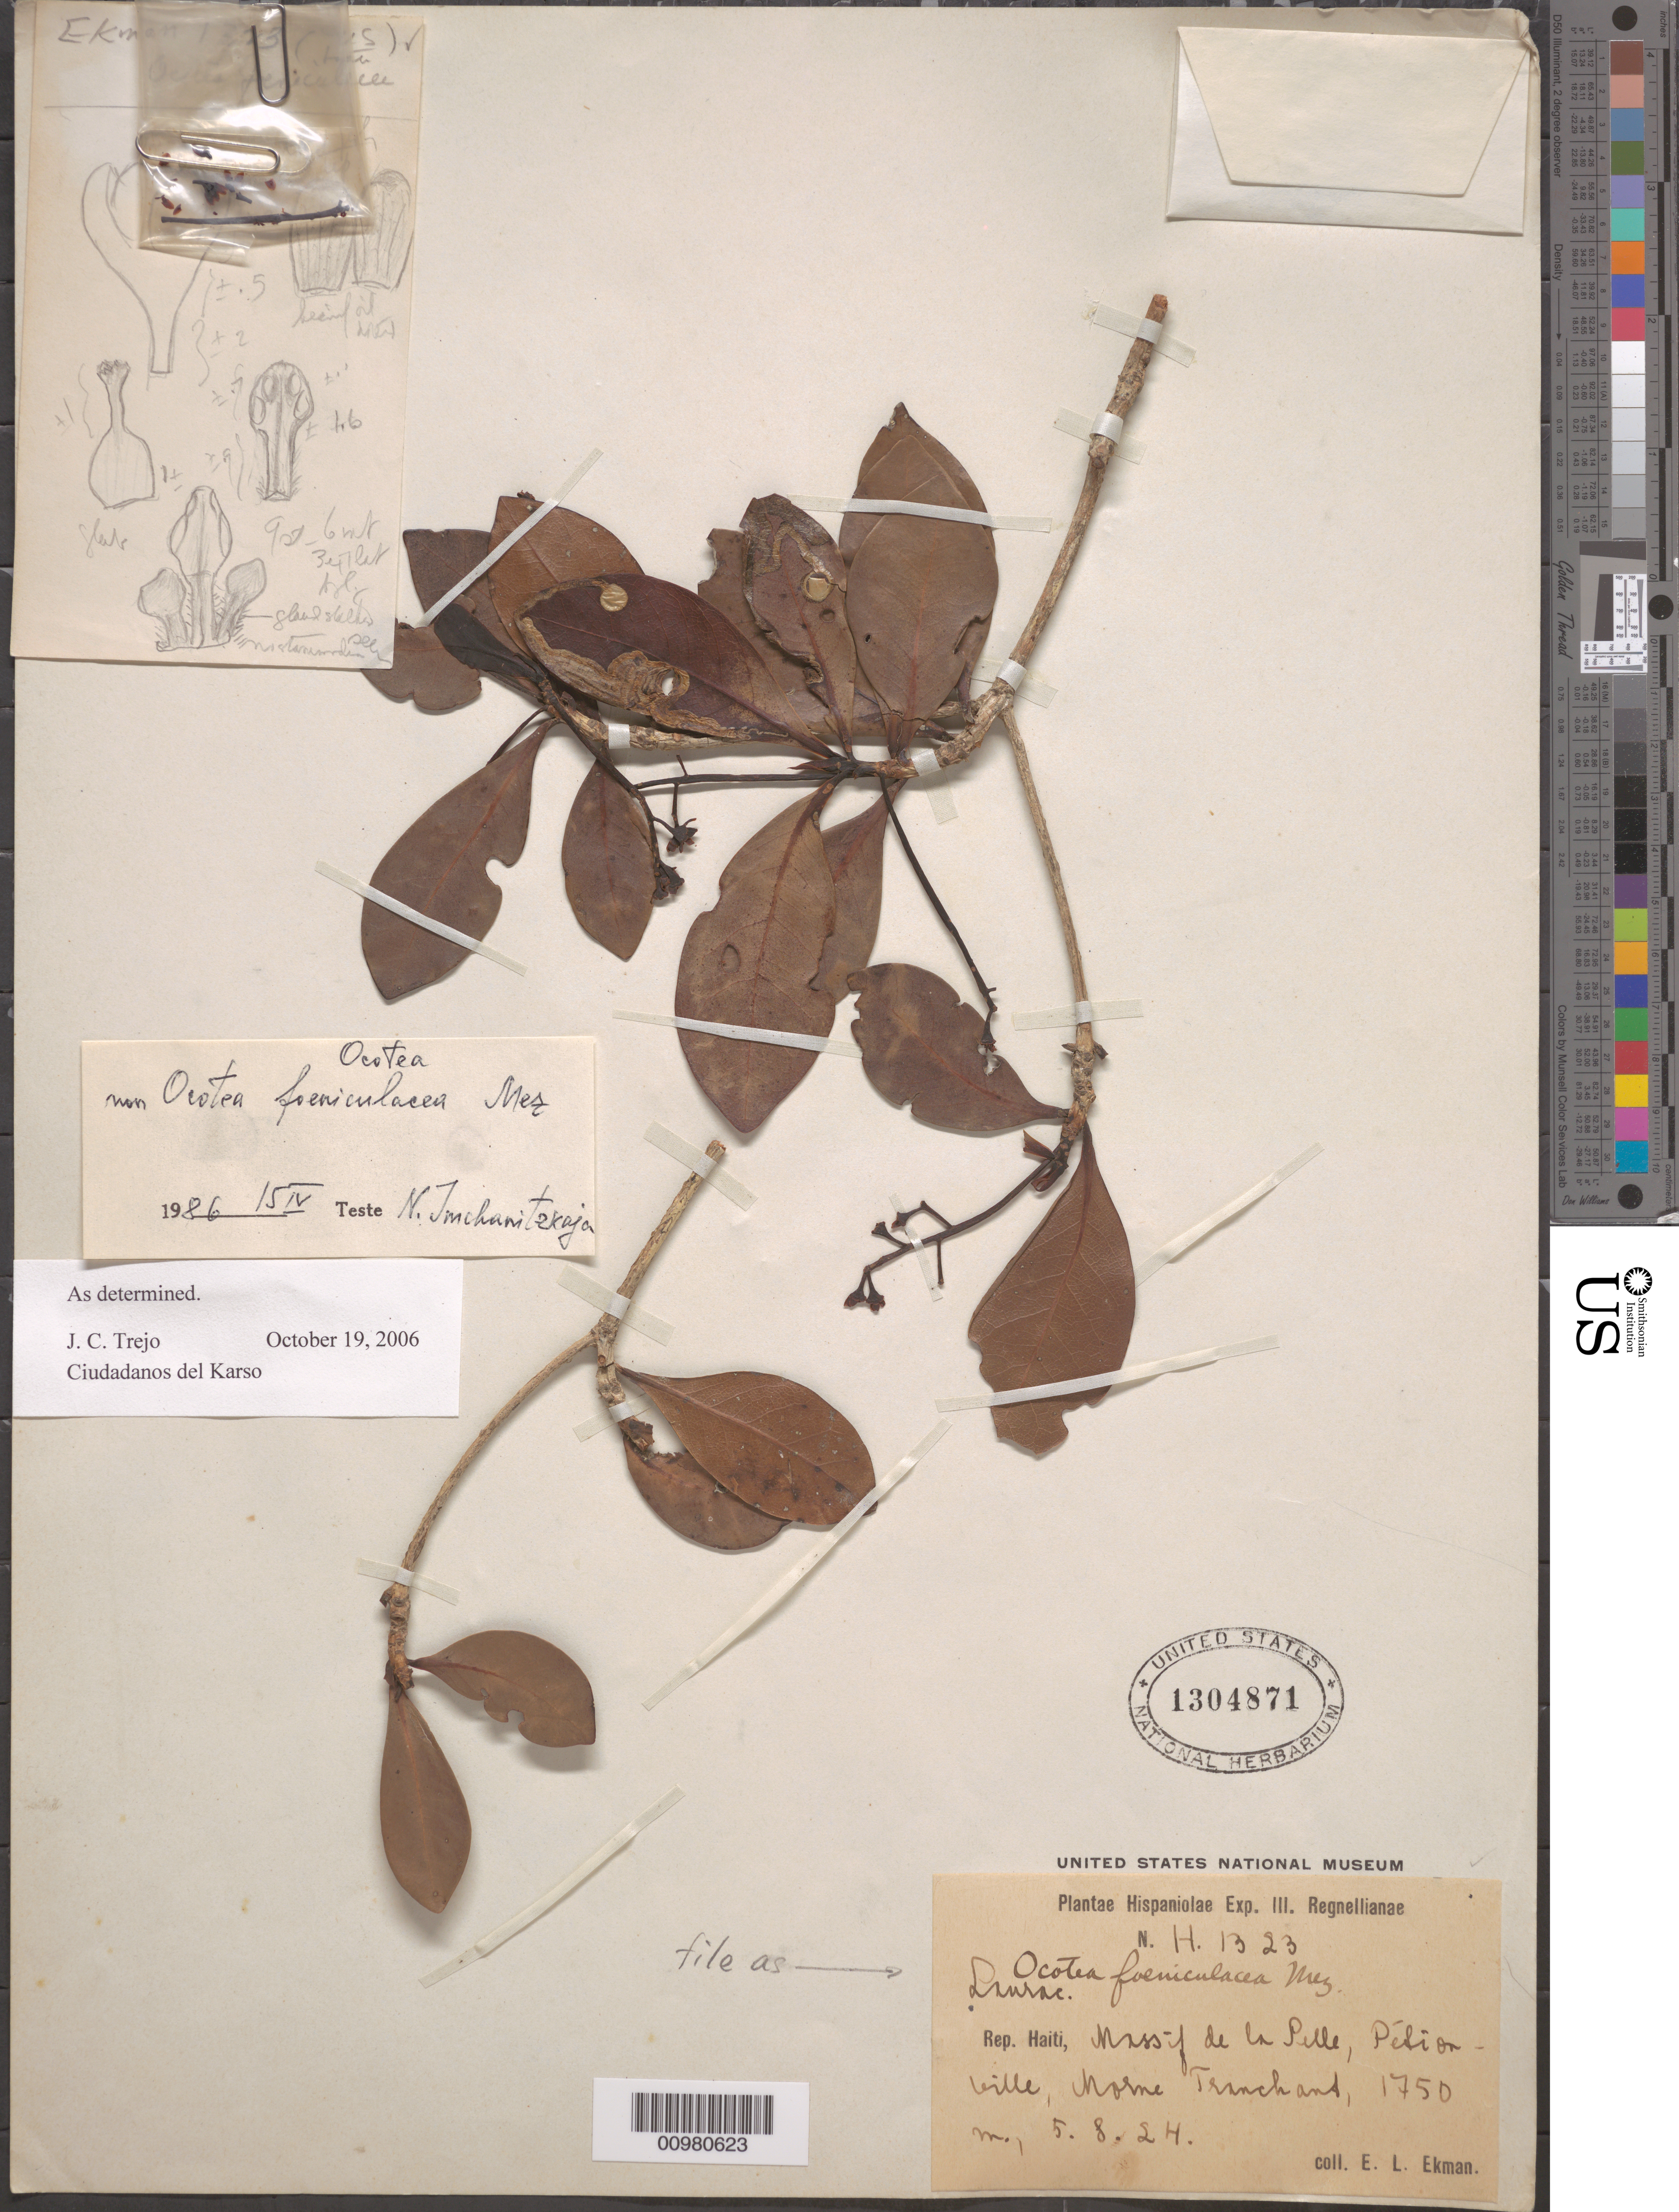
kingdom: Plantae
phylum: Tracheophyta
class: Magnoliopsida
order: Laurales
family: Lauraceae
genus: Ocotea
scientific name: Ocotea foeniculacea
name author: Mez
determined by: Trejo-Torres, J. C.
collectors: E. L. Ekman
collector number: H 1323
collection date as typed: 05 Aug 1924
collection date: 1924-08-05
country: Haiti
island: Hispaniola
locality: Massif de la Pelle, Pitionville, Morne Tranchand.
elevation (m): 1750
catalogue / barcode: US 1304871